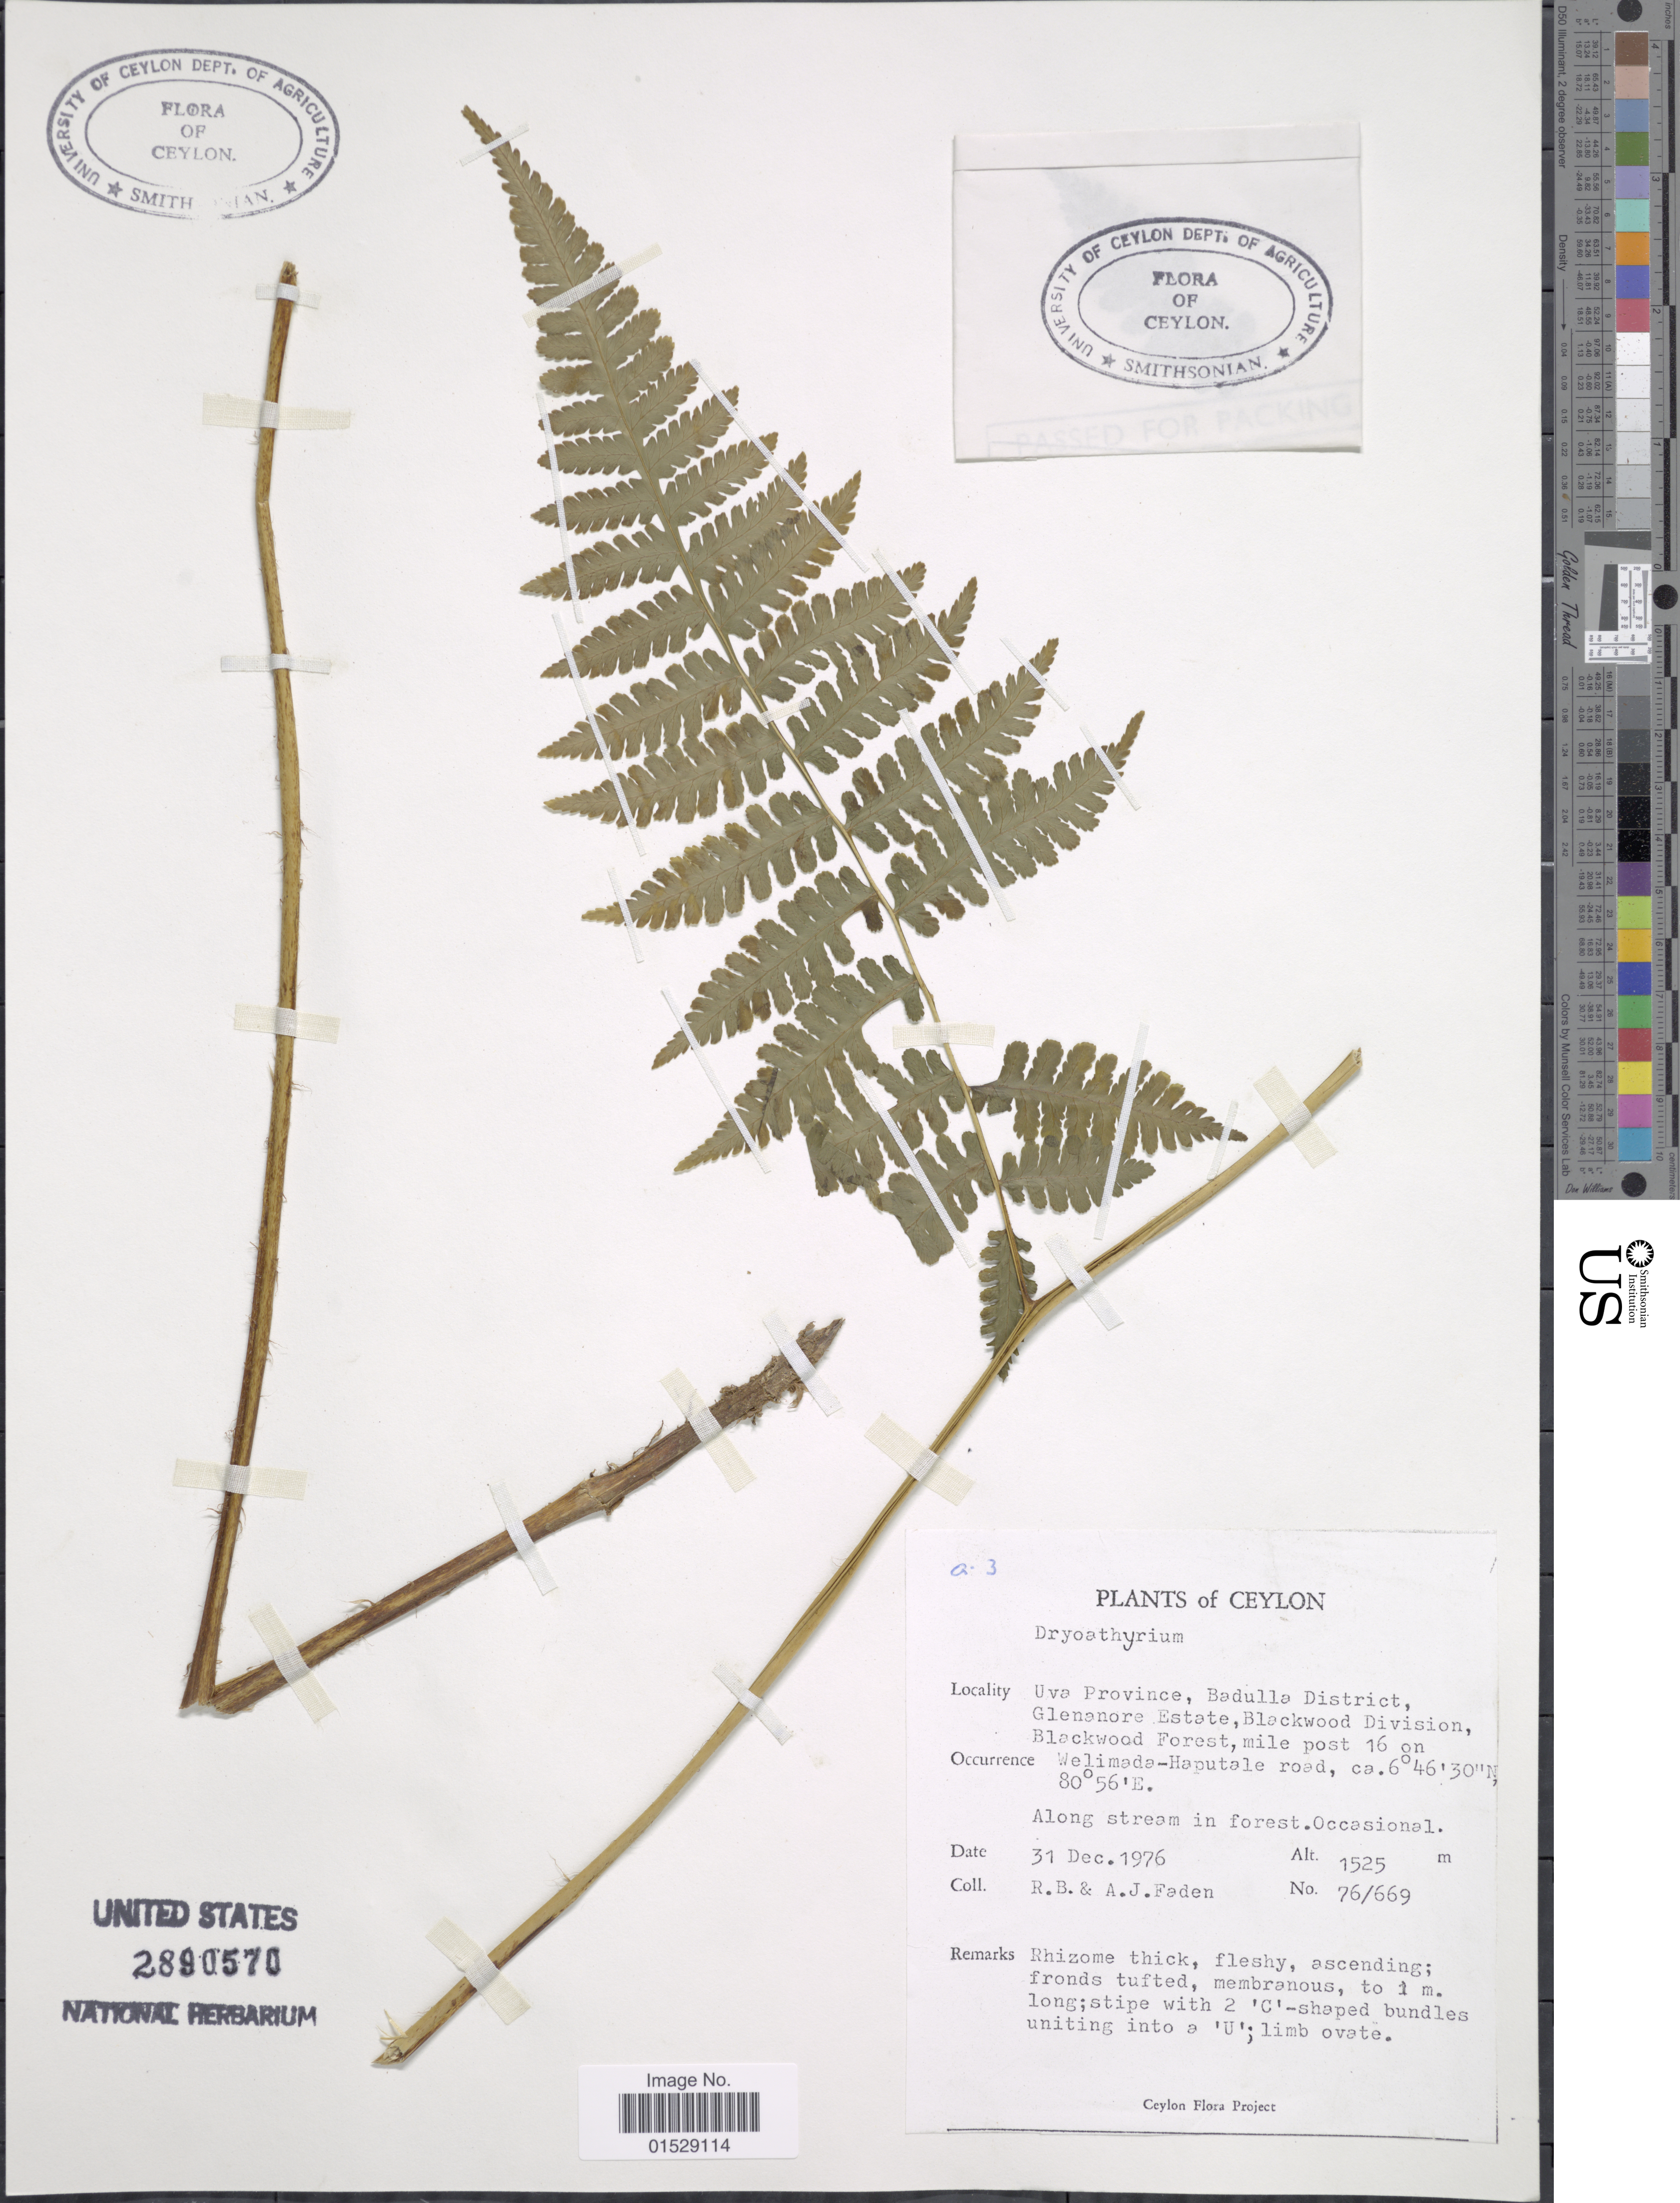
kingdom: Plantae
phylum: Tracheophyta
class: Polypodiopsida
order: Polypodiales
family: Athyriaceae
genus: Deparia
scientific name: Deparia sp.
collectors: R. B. Faden & A. J. Faden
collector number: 76/669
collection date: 1976-12-31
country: Sri Lanka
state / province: Uva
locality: Ceylon, Uva Province, Badulla District, Glenanore Estate, Blackwood Division, Blackwood forest, mile post 16 on Welimada-Haputale road. Along stream in forest.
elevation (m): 1525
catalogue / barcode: US 2890570